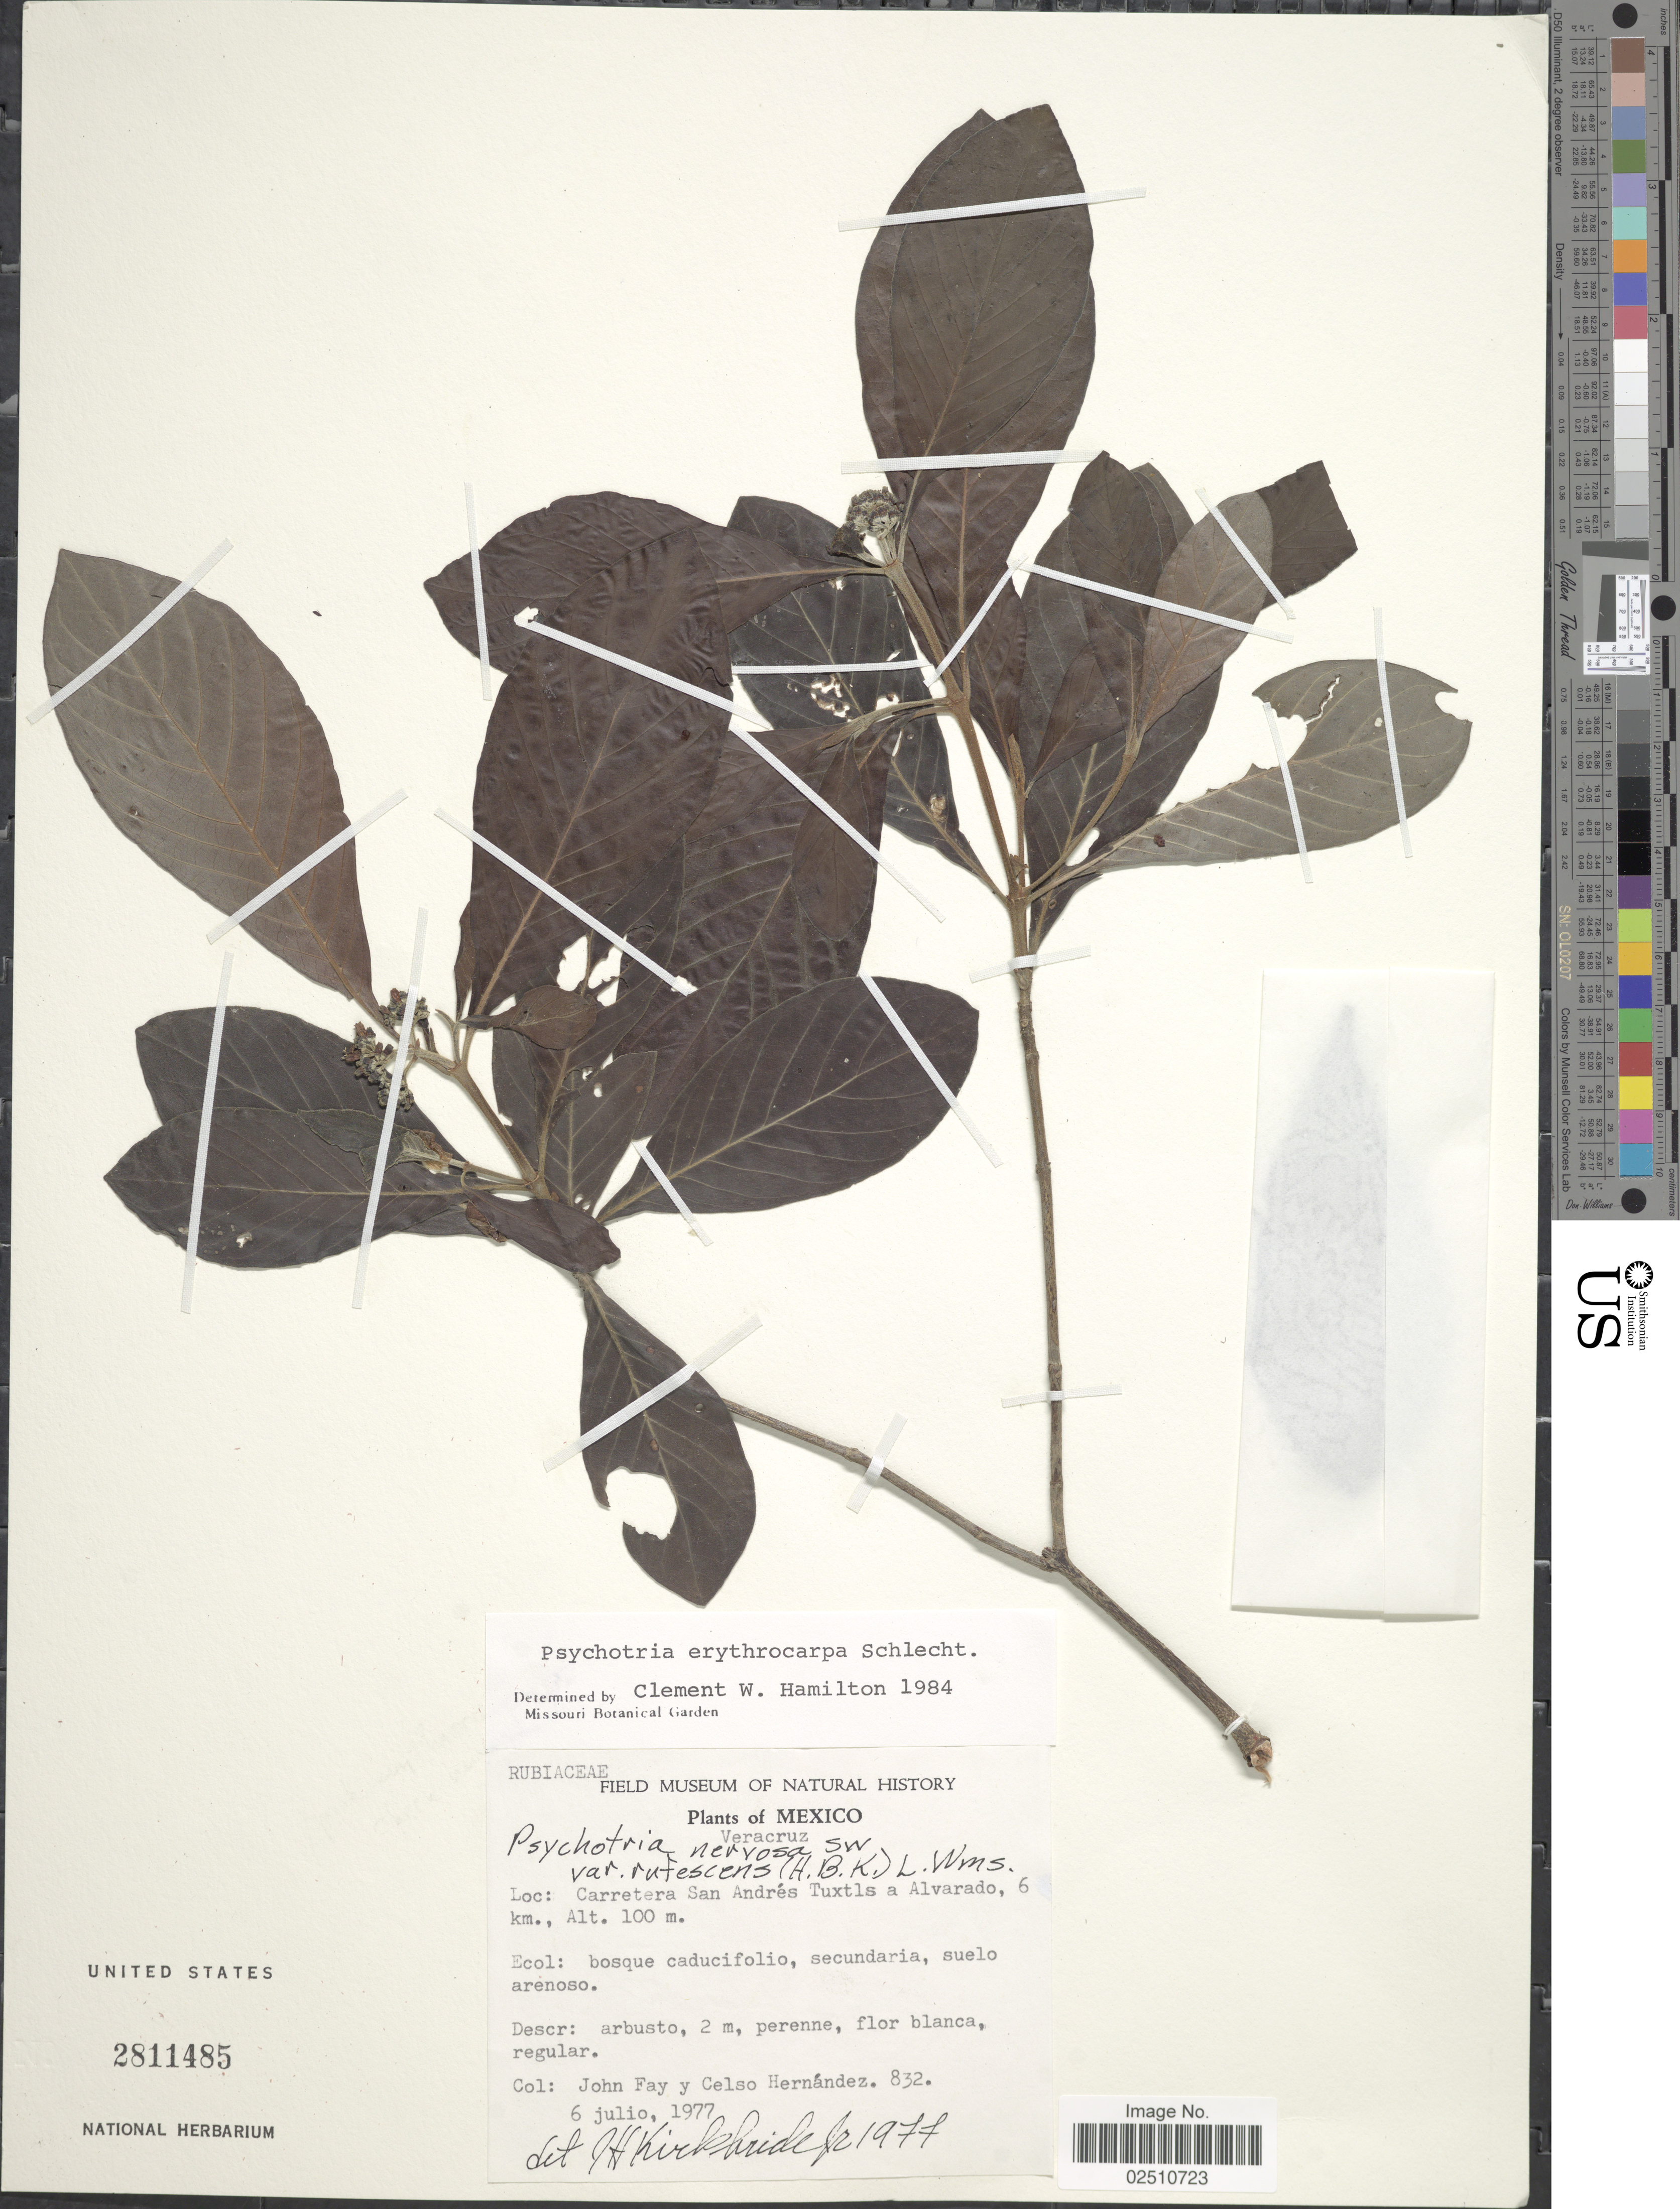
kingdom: Plantae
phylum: Tracheophyta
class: Magnoliopsida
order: Gentianales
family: Rubiaceae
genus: Psychotria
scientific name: Psychotria erythrocarpa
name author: Schltdl.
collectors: J. Fay & C. Hernandez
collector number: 832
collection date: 1977-07-06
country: Mexico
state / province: Veracruz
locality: Veracruz, carretera San Andres Tuxtla a Alvarado, 6 km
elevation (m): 100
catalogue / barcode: US 2811485